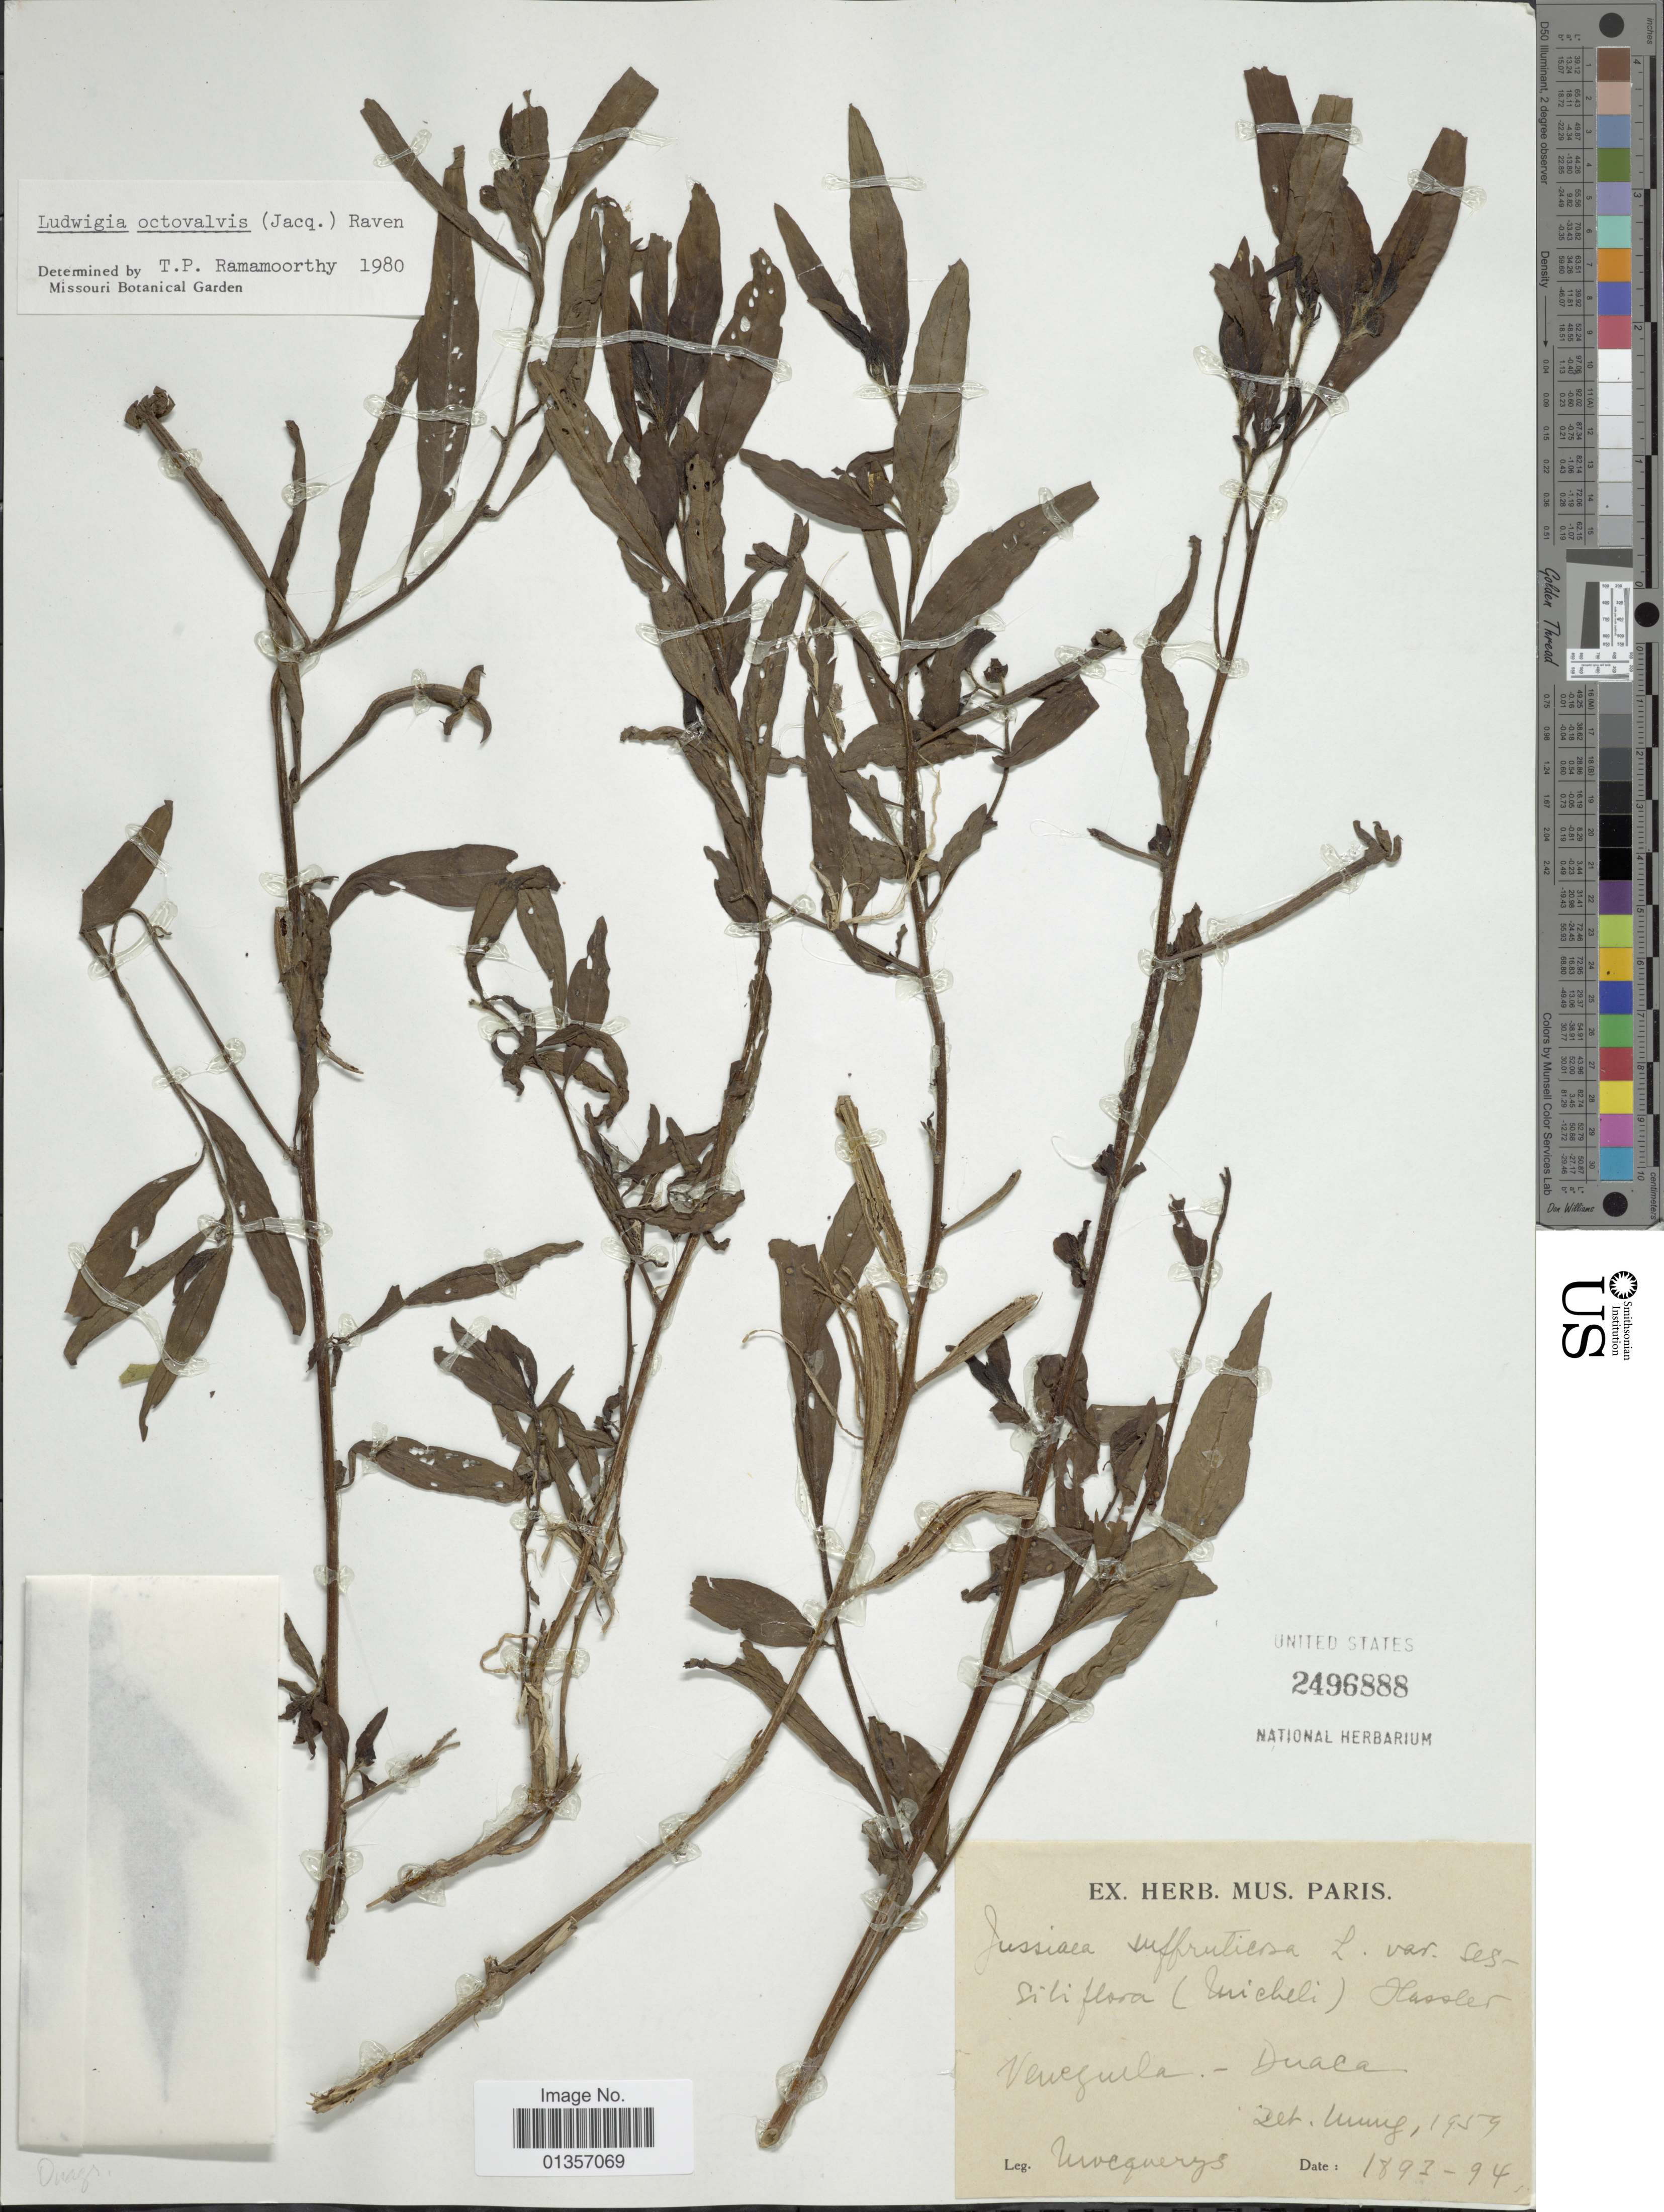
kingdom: Plantae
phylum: Tracheophyta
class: Magnoliopsida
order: Myrtales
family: Onagraceae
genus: Ludwigia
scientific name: Ludwigia octovalvis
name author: (Jacq.) P.H. Raven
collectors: A. Mocquerys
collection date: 1893/1894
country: Venezuela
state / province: Lara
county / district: Crespo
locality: Duaca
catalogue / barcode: US 2496888